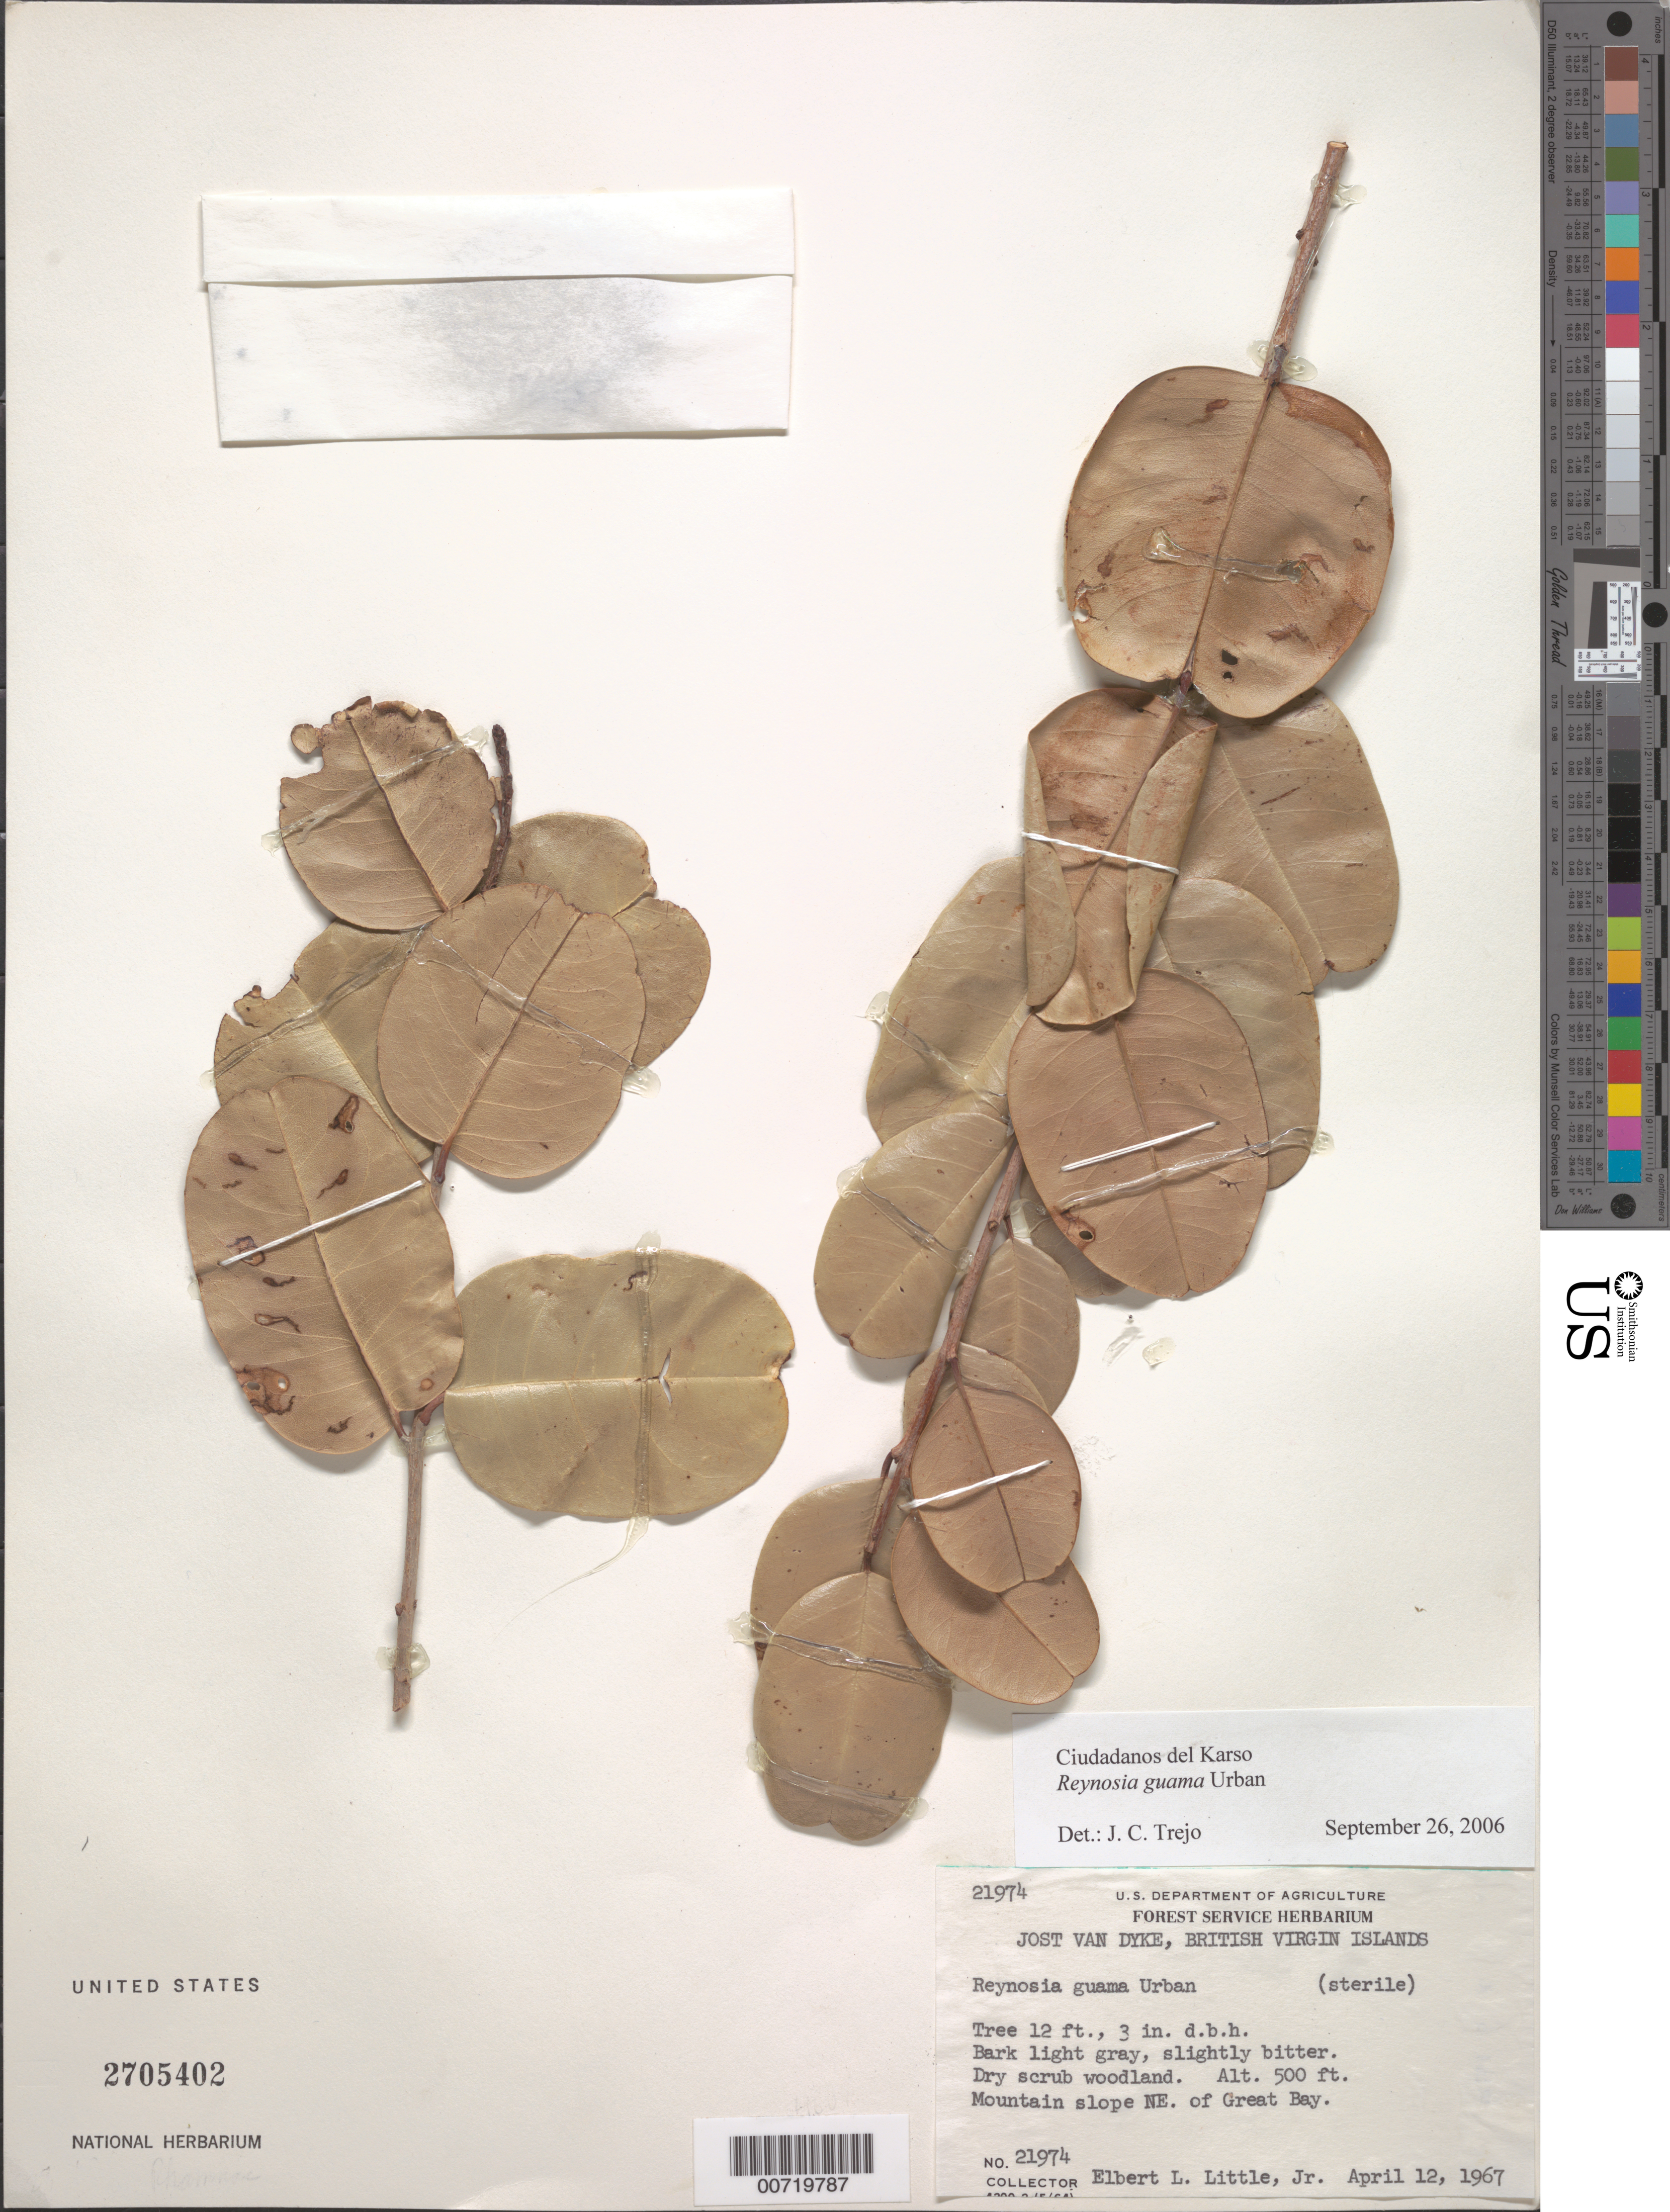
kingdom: Plantae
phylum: Tracheophyta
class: Magnoliopsida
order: Rosales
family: Rhamnaceae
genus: Reynosia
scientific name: Reynosia guama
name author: Urb.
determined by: Trejo-Torres, J. C.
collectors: E. L. Little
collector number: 21974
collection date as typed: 12 Apr 1967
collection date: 1967-04-12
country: British Virgin Islands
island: Jost Van Dyke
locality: Great Bay, mountain slope NE of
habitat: Dry scrub woodland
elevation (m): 152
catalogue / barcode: US 2705402